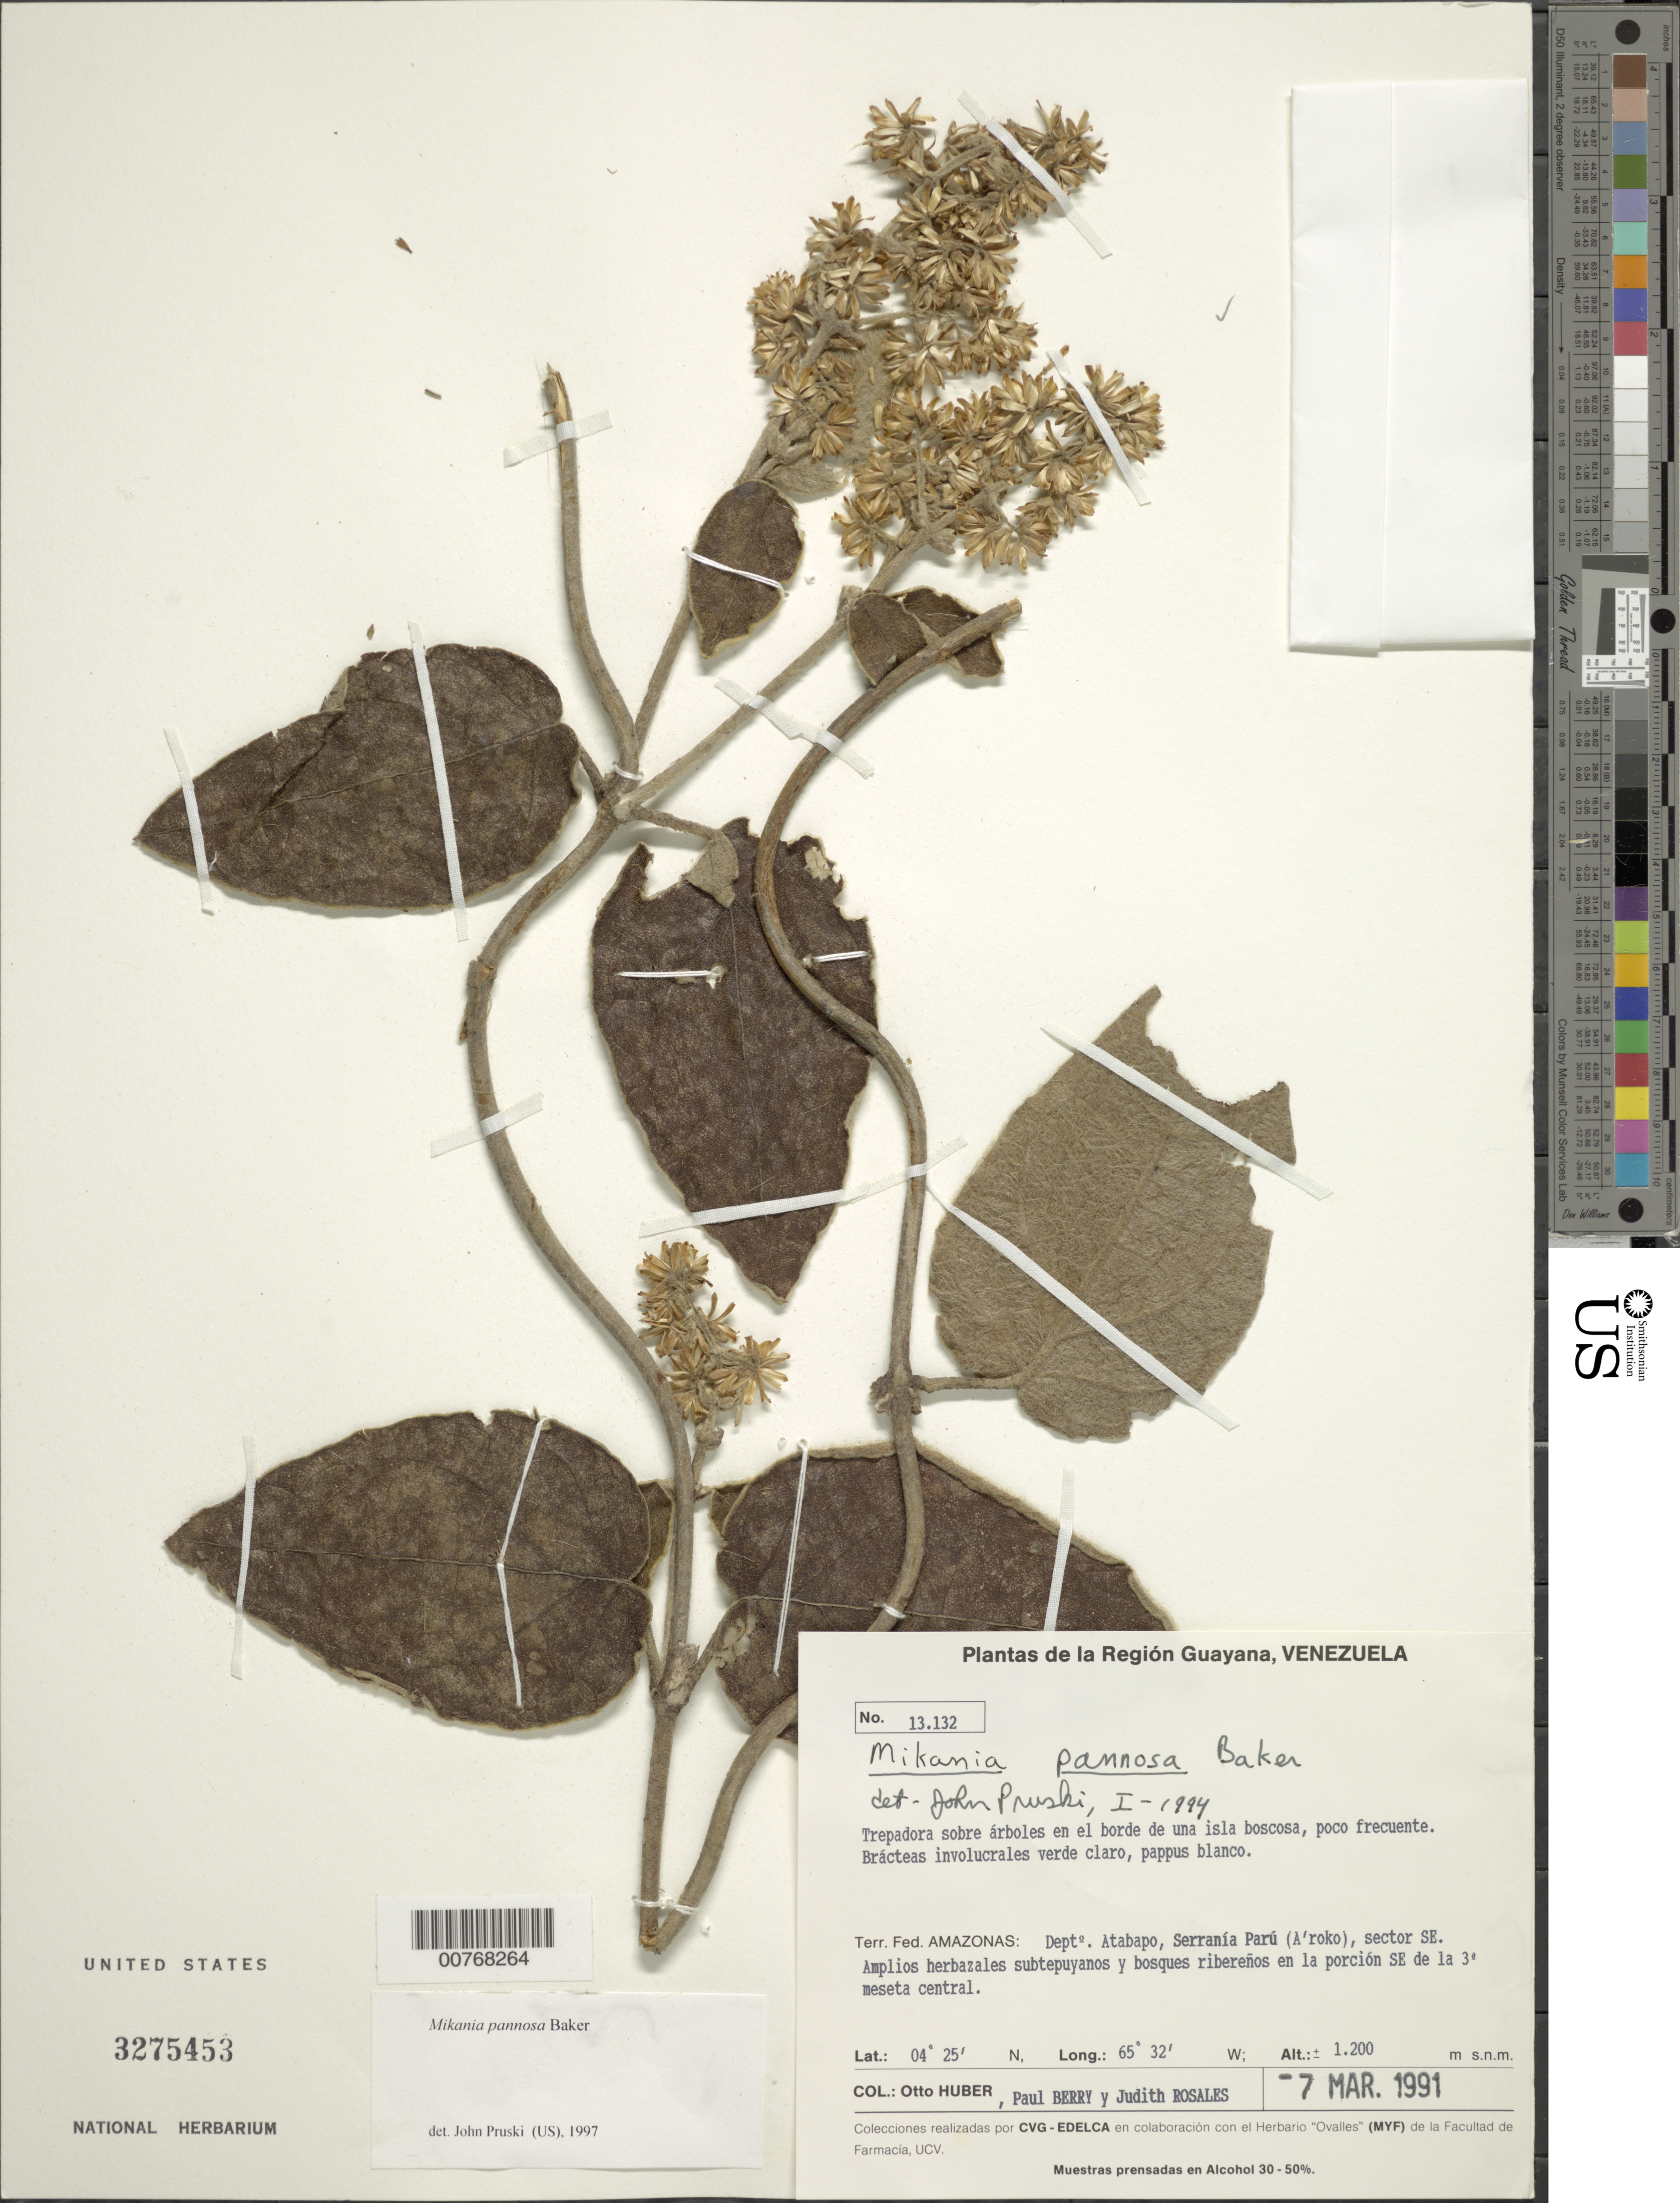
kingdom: Plantae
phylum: Tracheophyta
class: Magnoliopsida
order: Asterales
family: Asteraceae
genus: Mikania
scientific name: Mikania pannosa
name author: Baker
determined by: Pruski, J. F.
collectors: O. Huber, P. Berry & J. Rosales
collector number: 13132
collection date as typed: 7-Mar-91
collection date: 1991-03-07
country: Venezuela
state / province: Amazonas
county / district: Atabapo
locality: Serrania Paru (A'roko), sector SE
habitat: Amplios herbazales subtepuyanos y bosques ribereños en la porción en la porción SE de la tercera meseta central.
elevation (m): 1200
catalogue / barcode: US 3275453